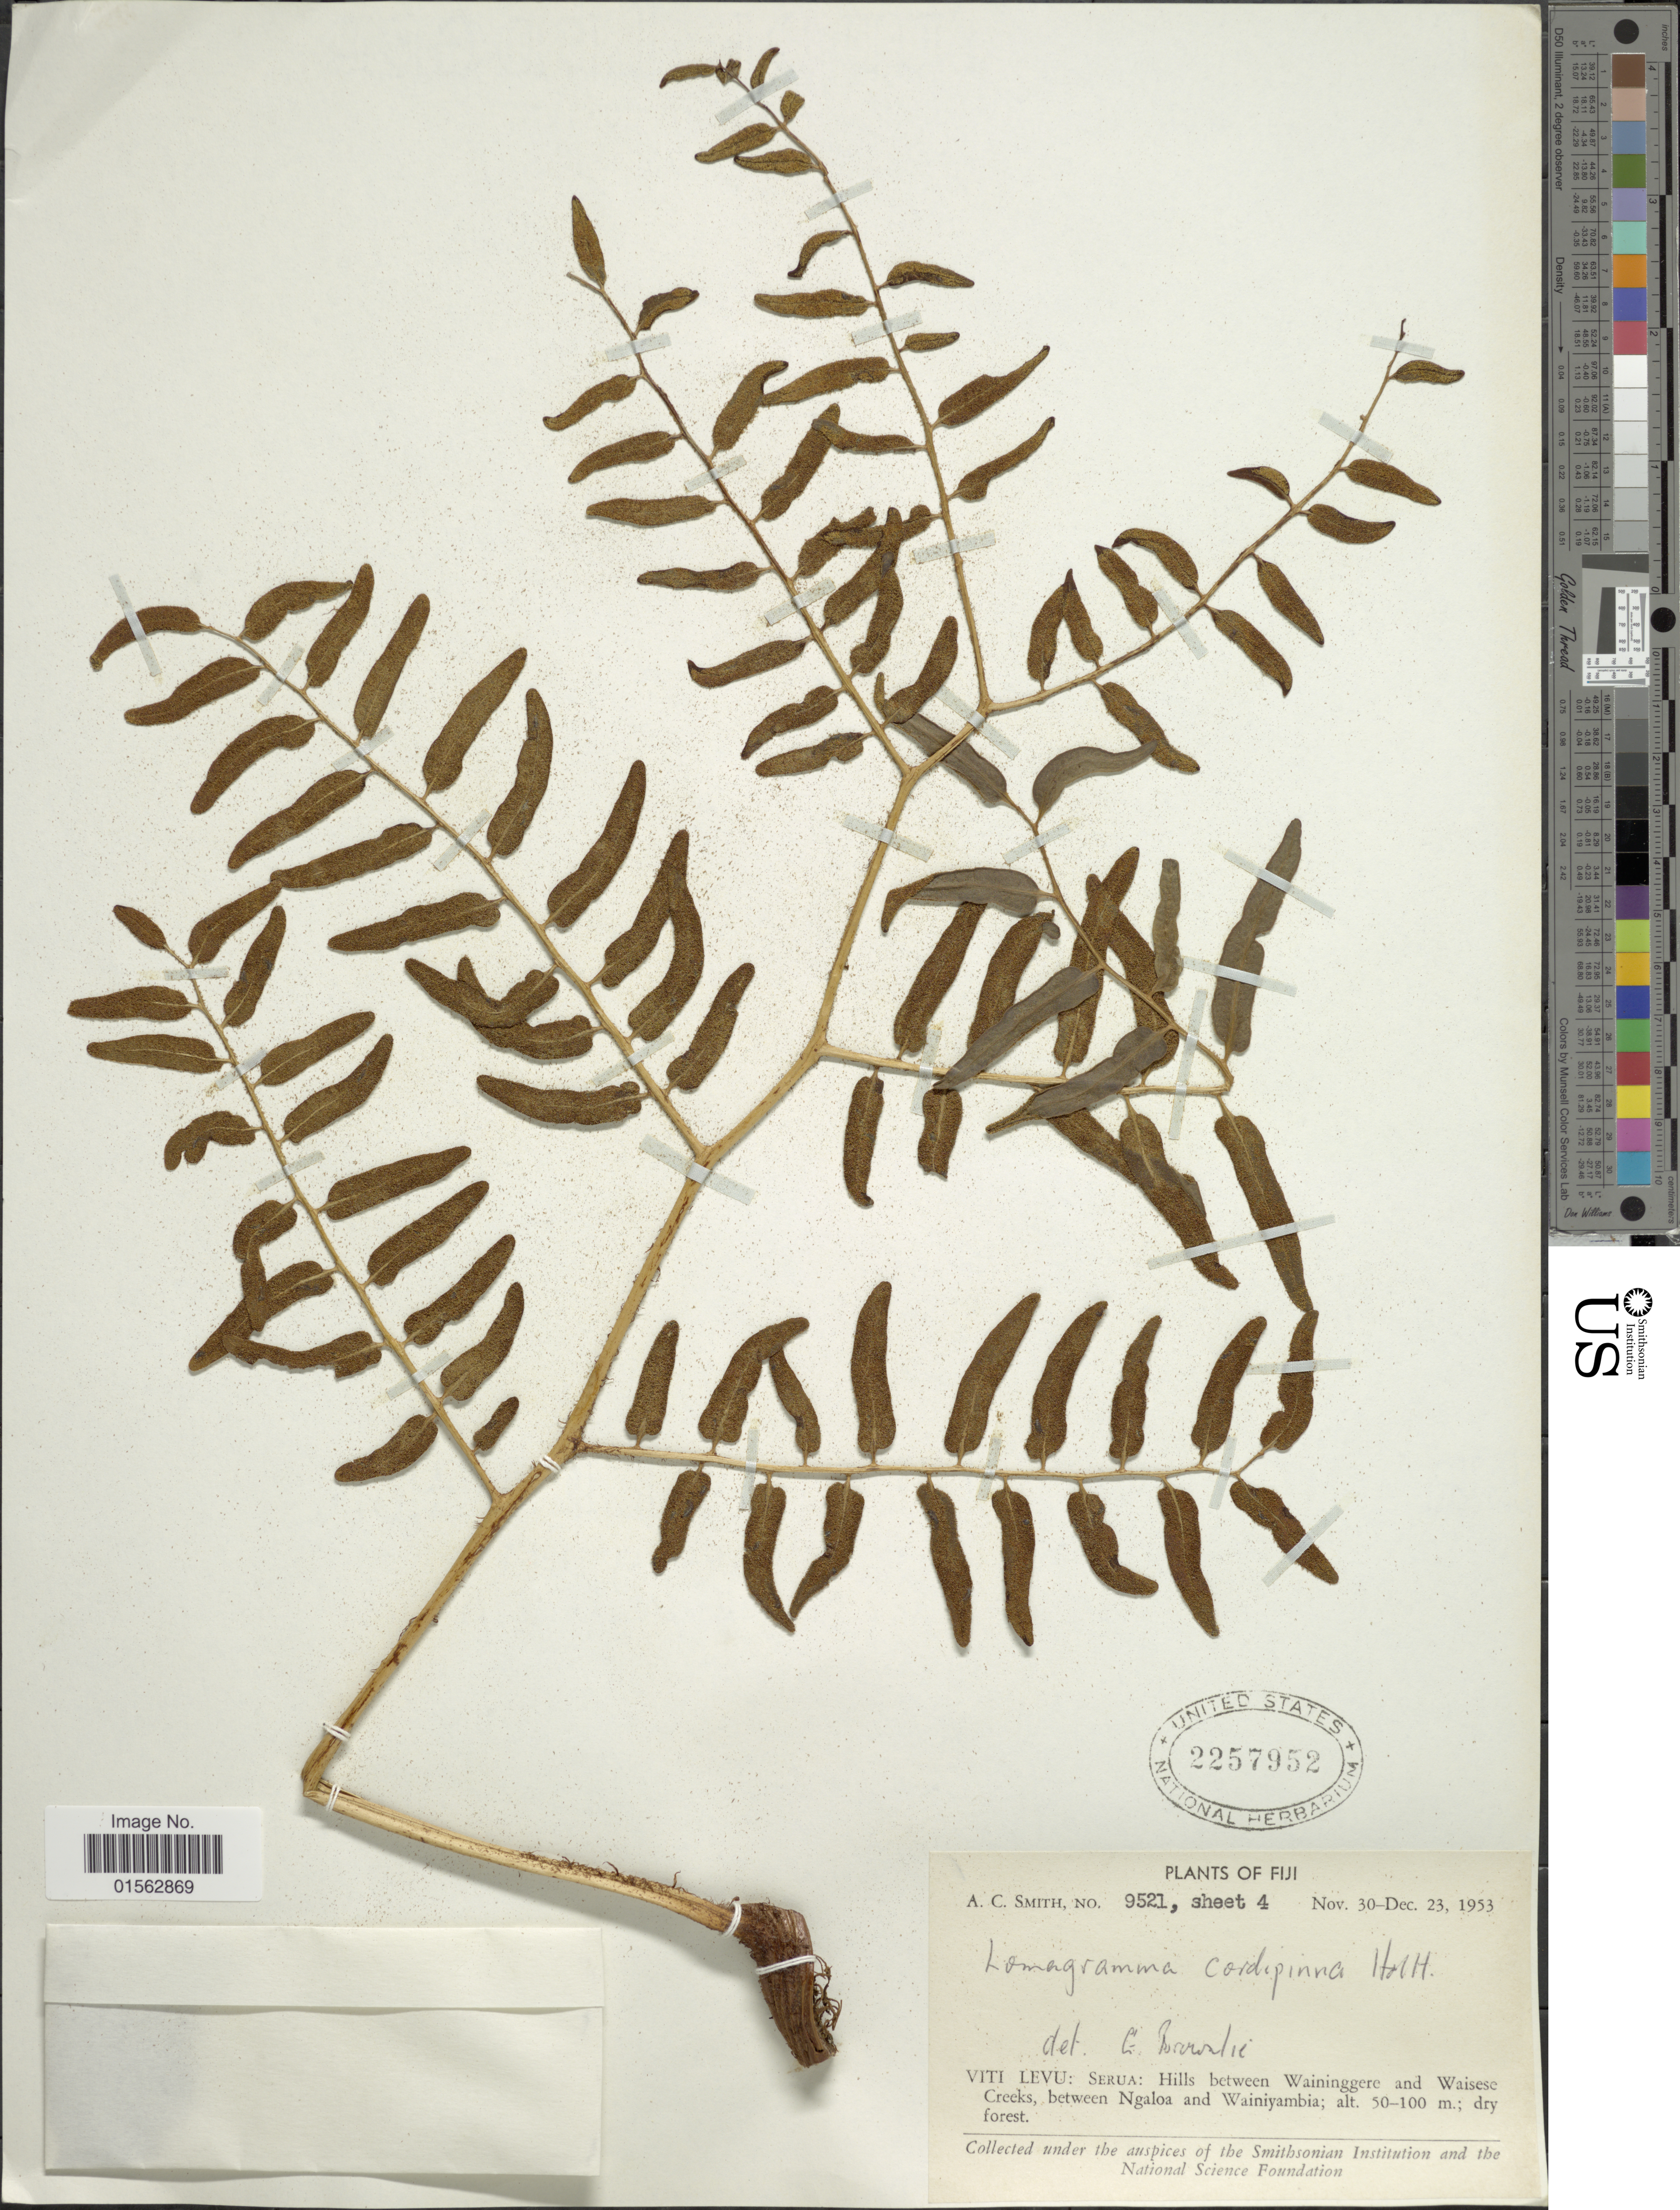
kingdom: Plantae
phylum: Tracheophyta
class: Polypodiopsida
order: Polypodiales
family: Dryopteridaceae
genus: Lomagramma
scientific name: Lomagramma cordipinna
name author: Holttum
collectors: A. C. Smith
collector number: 9521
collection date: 1953-11-30/1953-12-23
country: Fiji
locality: Fiji, Viti Levu: Serua: Hills between Waninggere and Waisese Creeks, between Ngaloa and Wainiyambia; dry forest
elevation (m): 50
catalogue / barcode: US 2257952